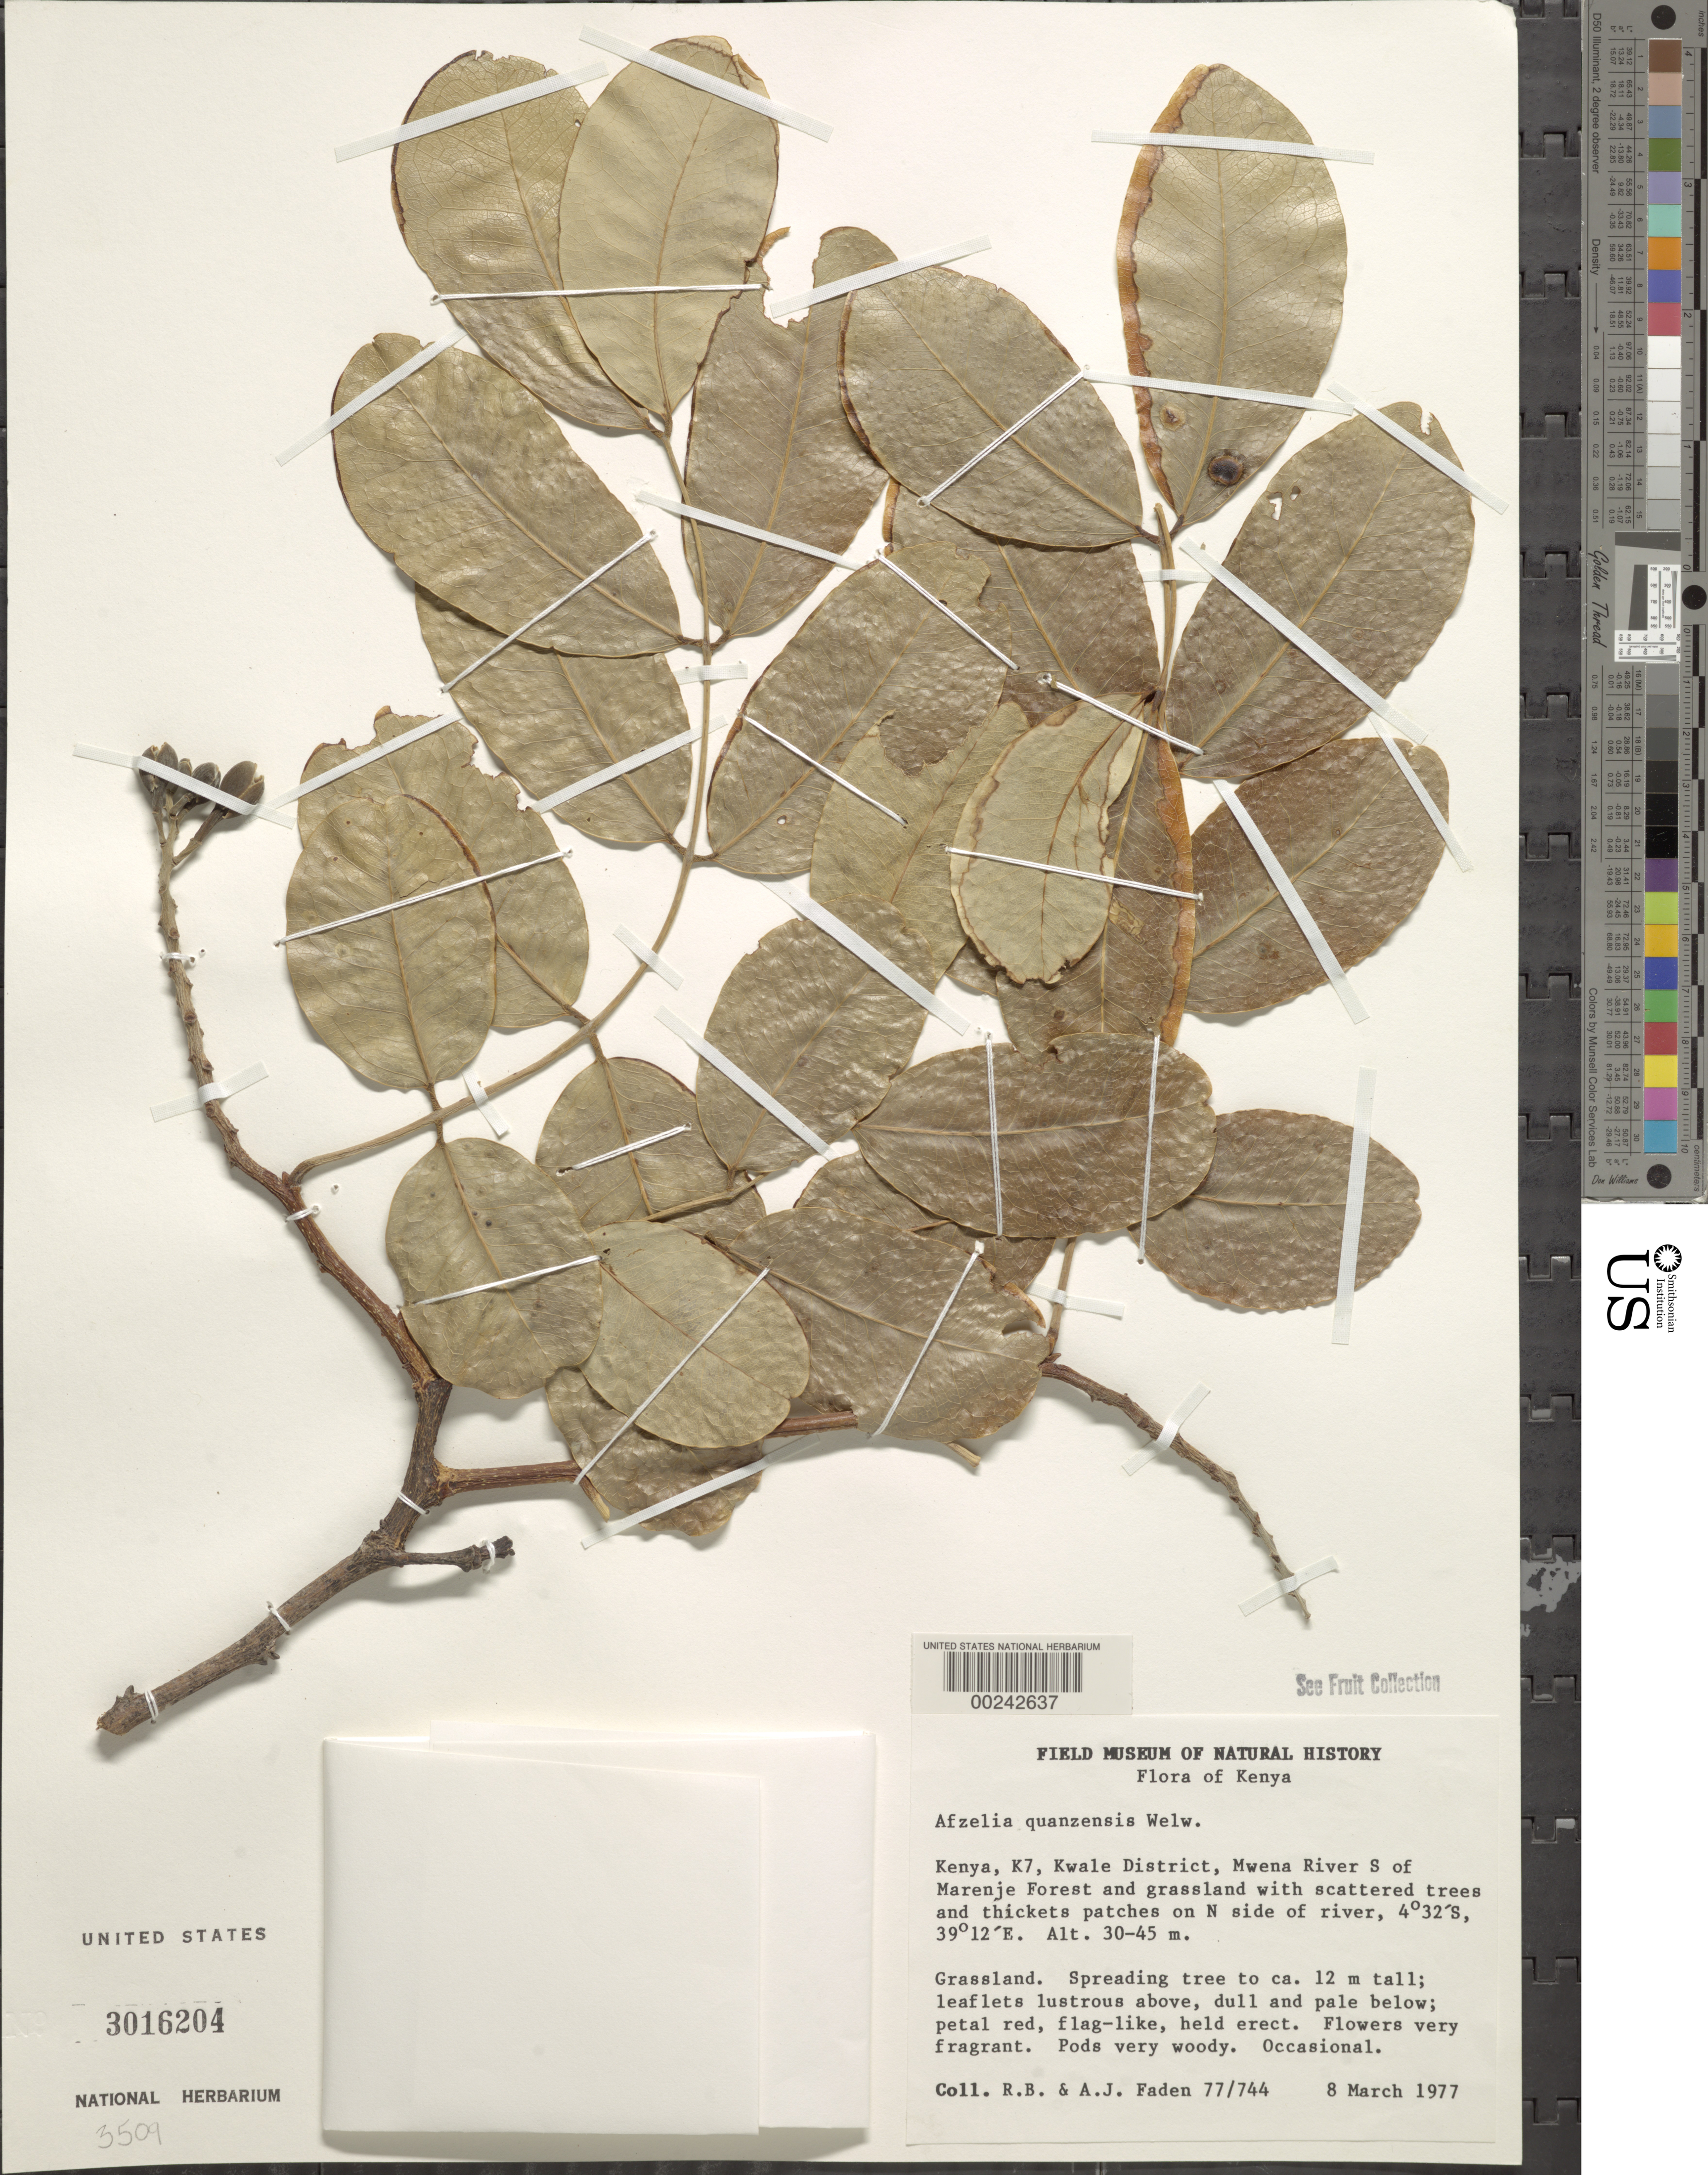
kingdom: Plantae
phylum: Tracheophyta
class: Magnoliopsida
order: Fabales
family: Fabaceae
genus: Afzelia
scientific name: Afzelia quanzensis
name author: Welw.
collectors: R. B. Faden & A. J. Faden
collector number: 77/744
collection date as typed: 08 Mar 1977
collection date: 1977-03-08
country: Kenya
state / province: Kwale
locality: Mwena river s of marenje forest on n side of river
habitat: Grassland with scattered trees and thicket patches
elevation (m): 30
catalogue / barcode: US 3016204